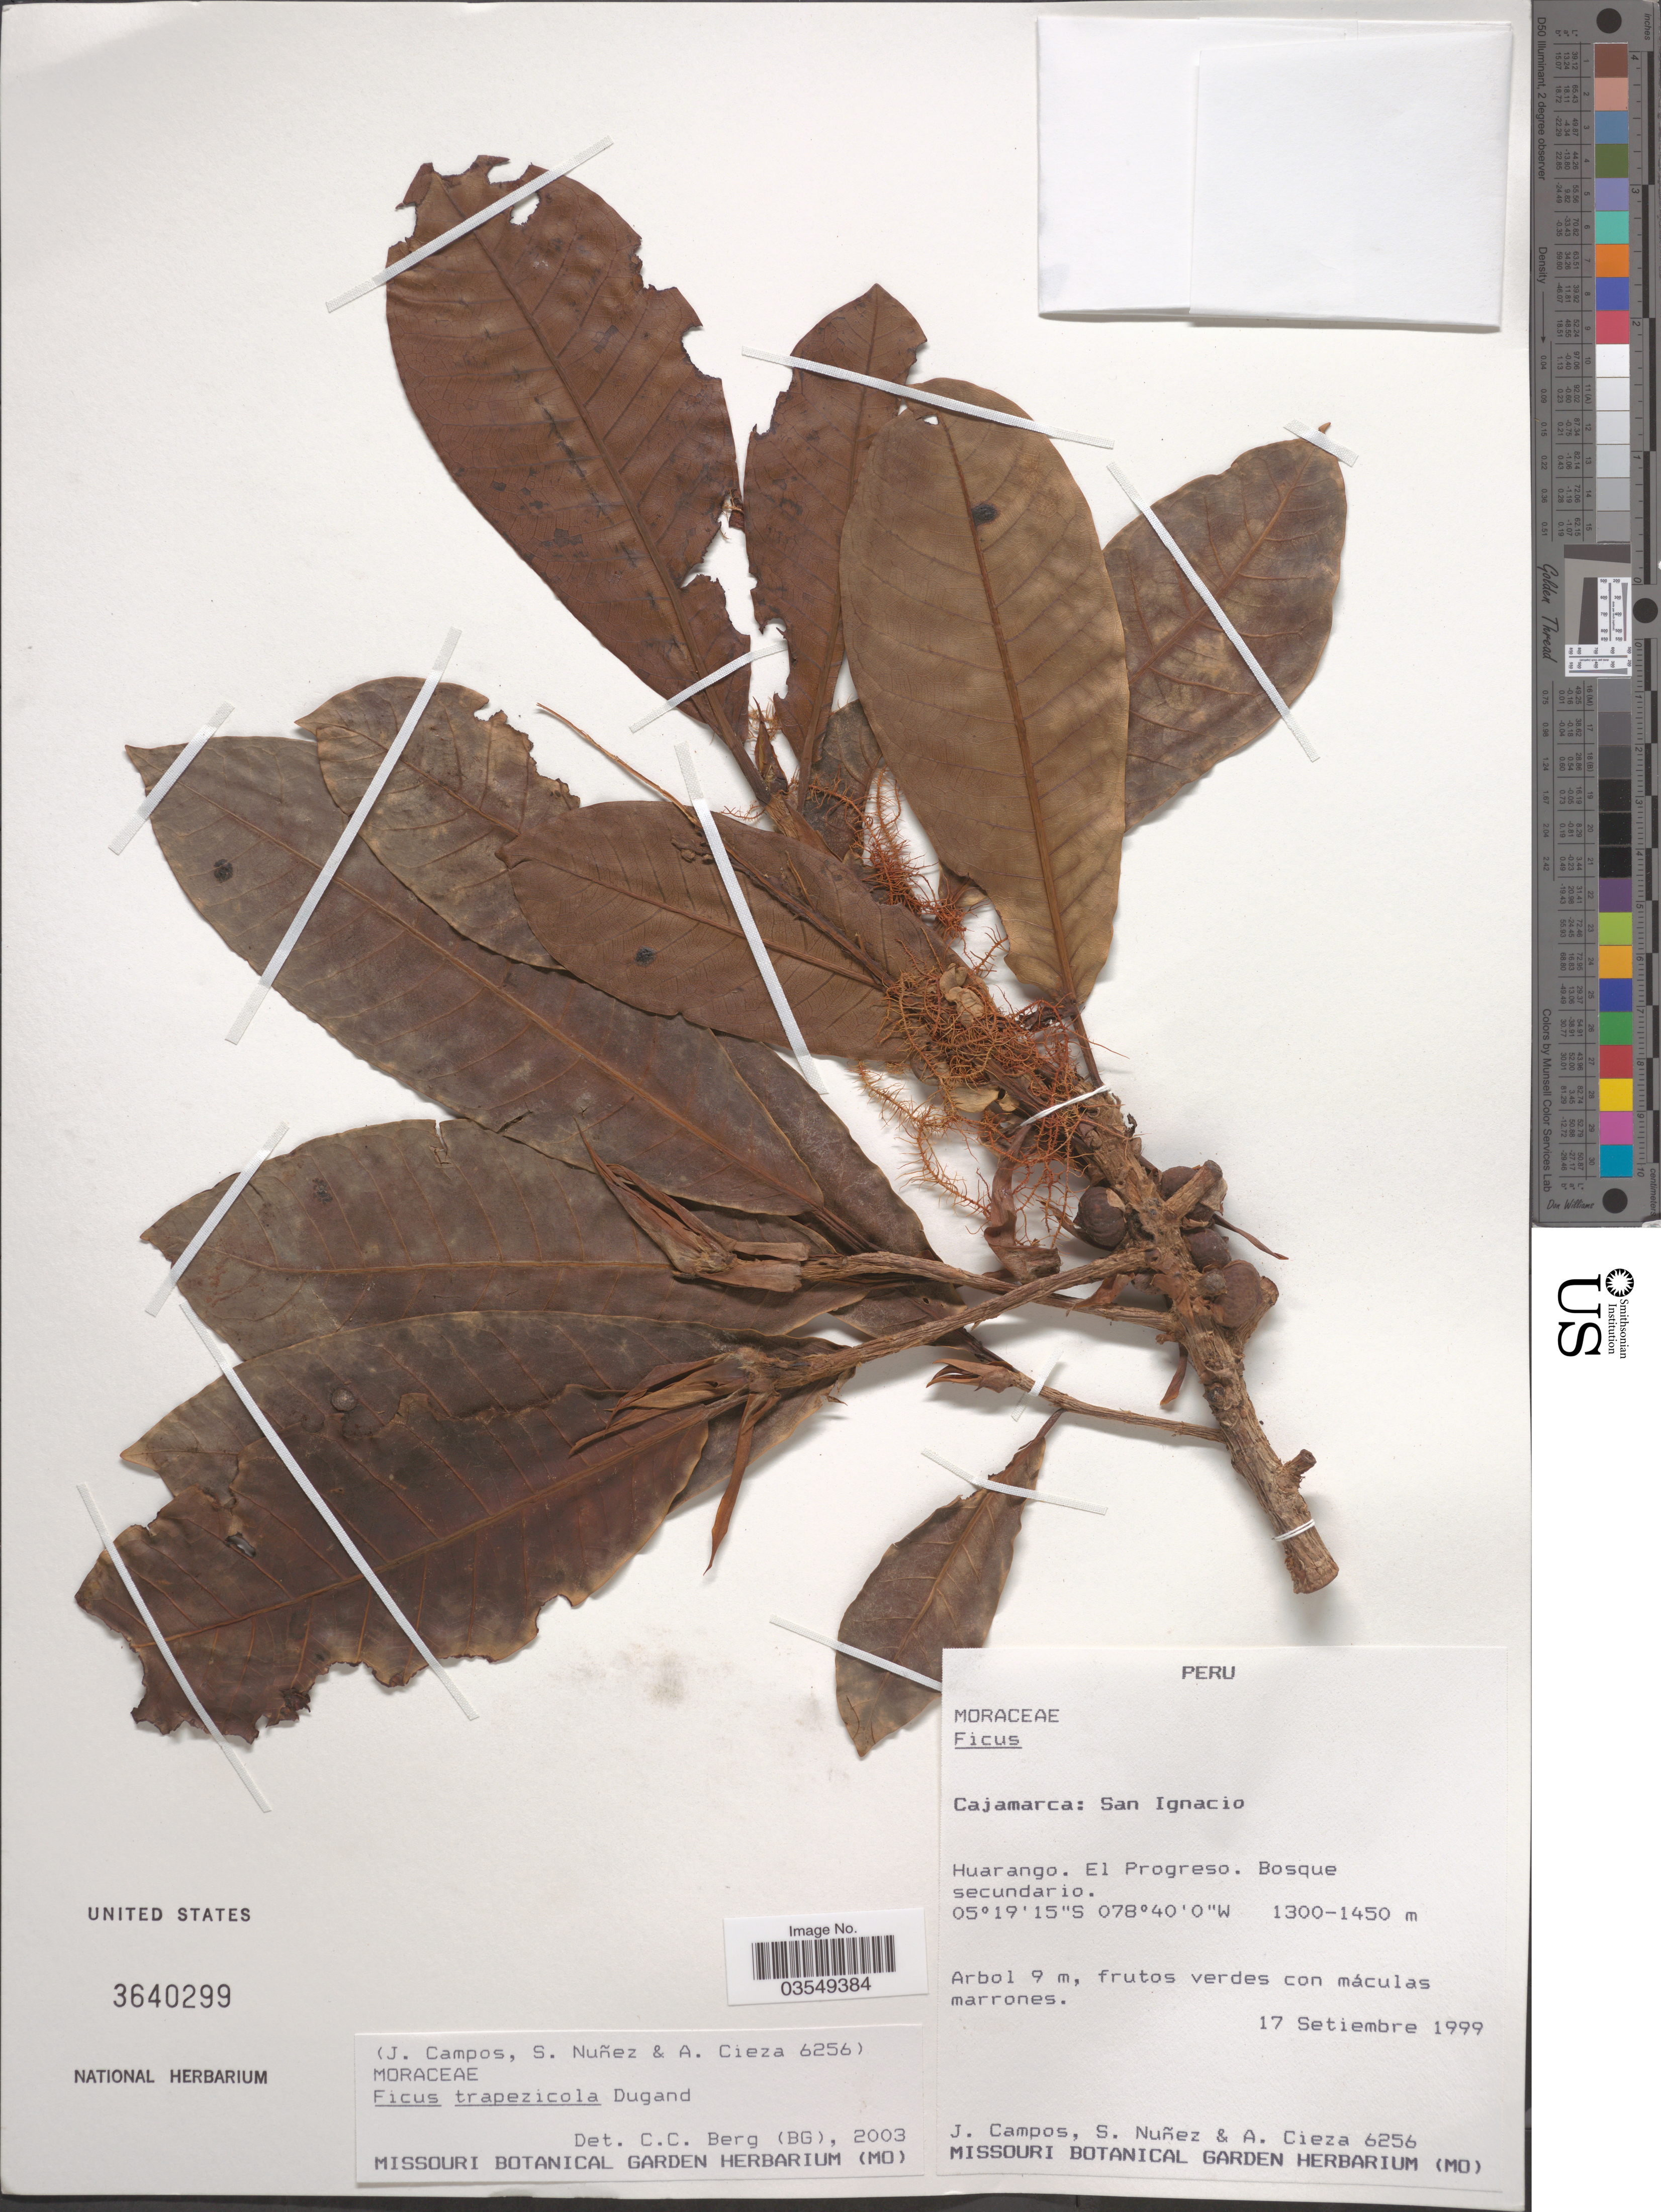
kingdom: Plantae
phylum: Tracheophyta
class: Magnoliopsida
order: Rosales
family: Moraceae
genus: Ficus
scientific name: Ficus trapezicola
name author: Dugand G.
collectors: J. Campos, S. Nuñez & A. Cieza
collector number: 6256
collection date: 1999-09-17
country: Peru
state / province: Cajamarca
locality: San Ignacio. Huarango. El Progreso.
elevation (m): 1300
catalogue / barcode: US 3640299